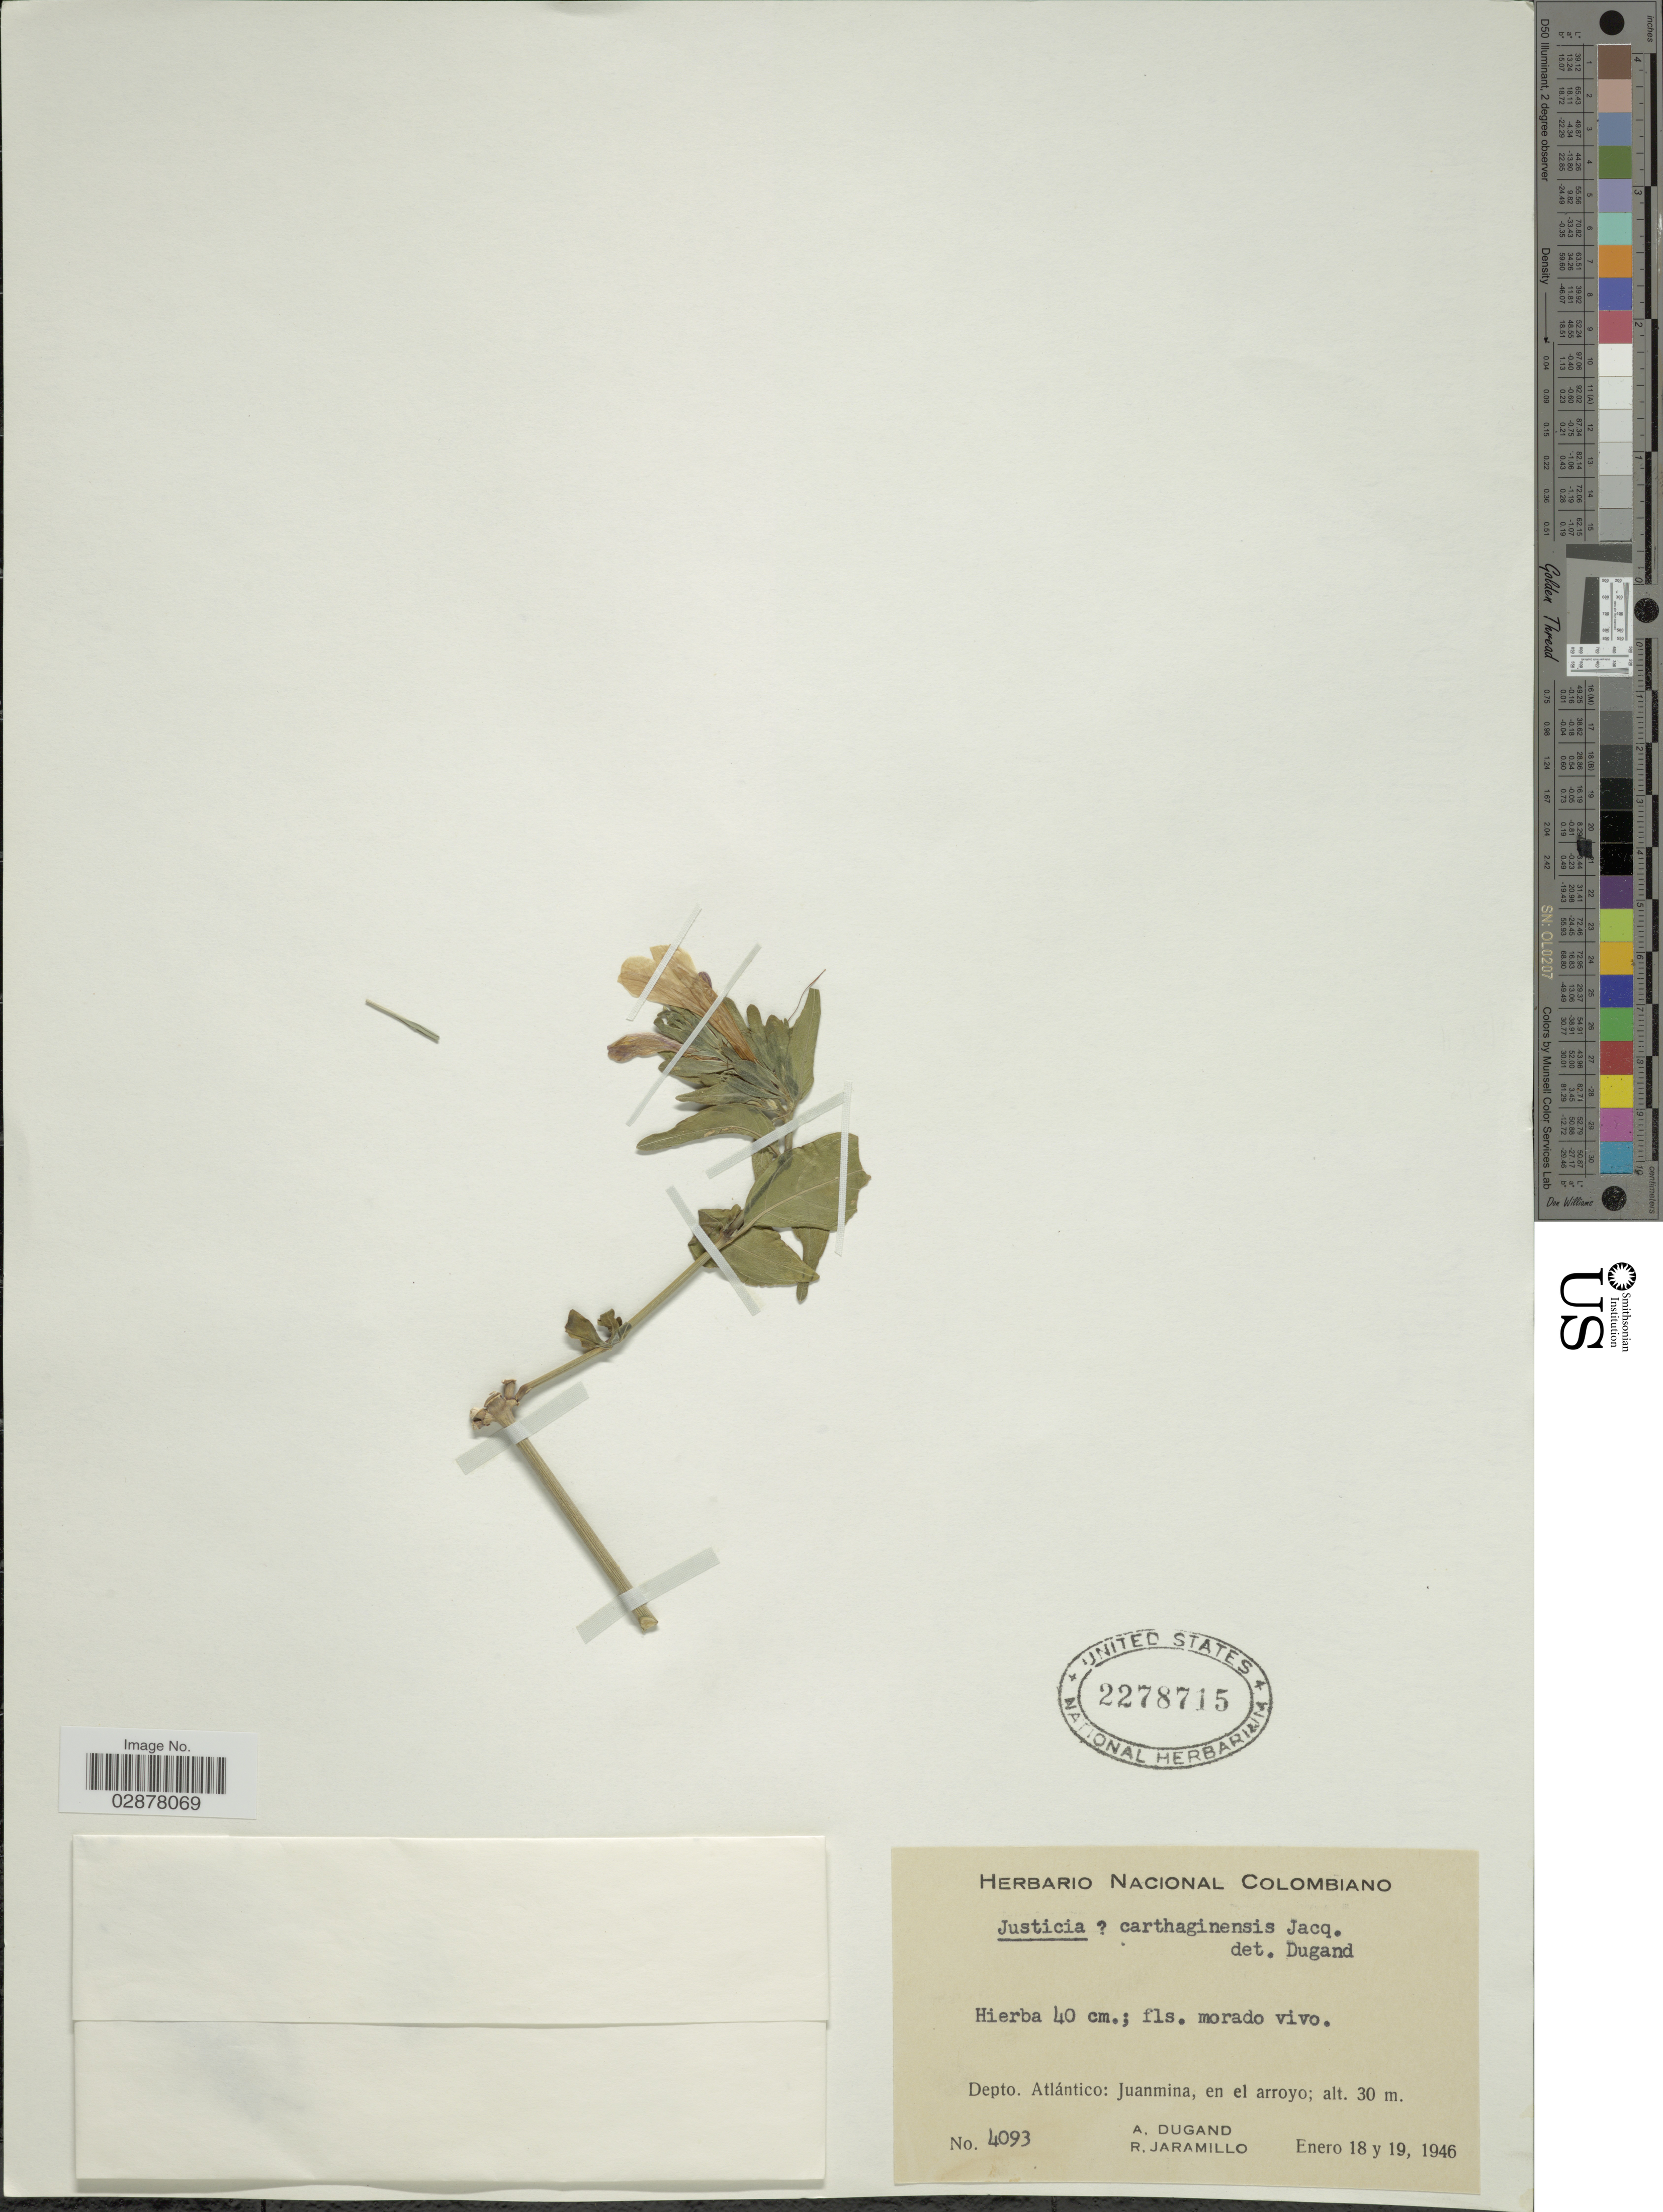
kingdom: Plantae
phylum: Tracheophyta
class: Magnoliopsida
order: Lamiales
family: Acanthaceae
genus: Justicia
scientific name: Justicia carthaginensis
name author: Jacq.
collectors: A. Dugand & R. Jaramillo M.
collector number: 4093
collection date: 1946-01-18/1946-01-19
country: Colombia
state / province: Atlántico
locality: Depto. Atlántico, Juanmina, en el arroyo.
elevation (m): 30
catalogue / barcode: US 2278715